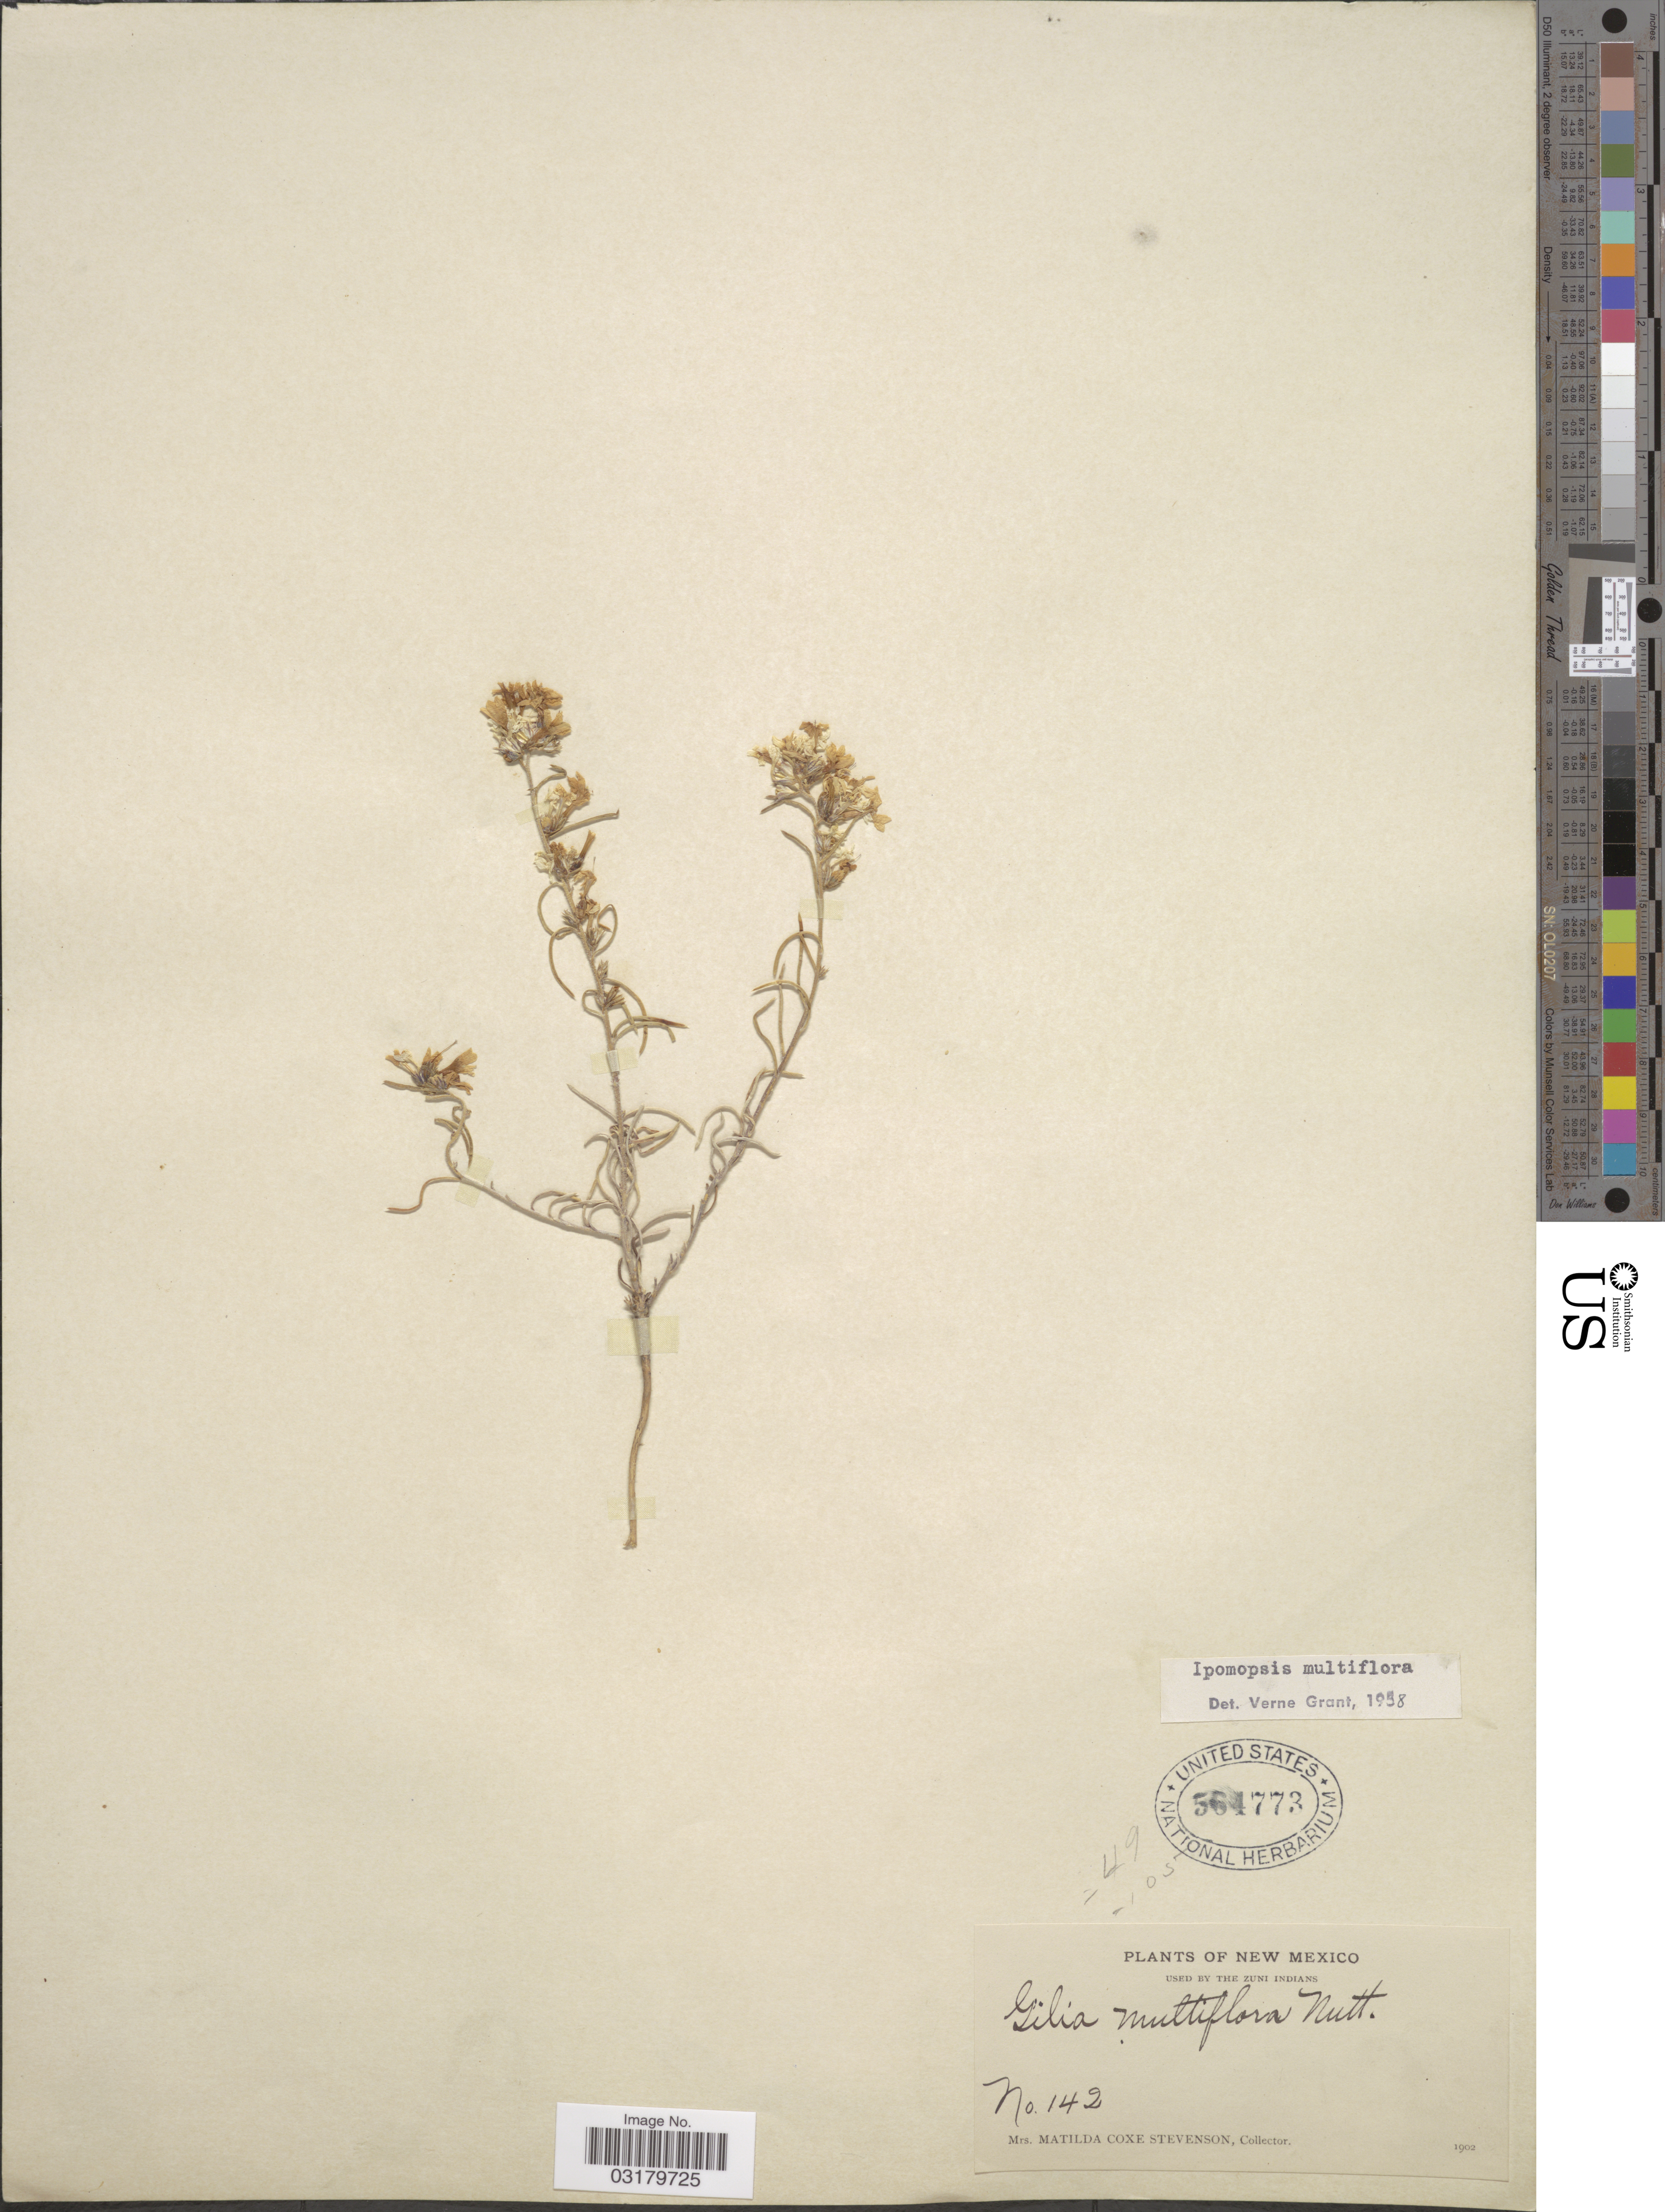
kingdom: Plantae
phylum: Tracheophyta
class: Magnoliopsida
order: Ericales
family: Polemoniaceae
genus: Ipomopsis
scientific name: Ipomopsis multiflora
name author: (Nutt.) V.E. Grant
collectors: M. Stevenson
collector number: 142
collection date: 1902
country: United States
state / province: New Mexico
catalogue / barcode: US 564773